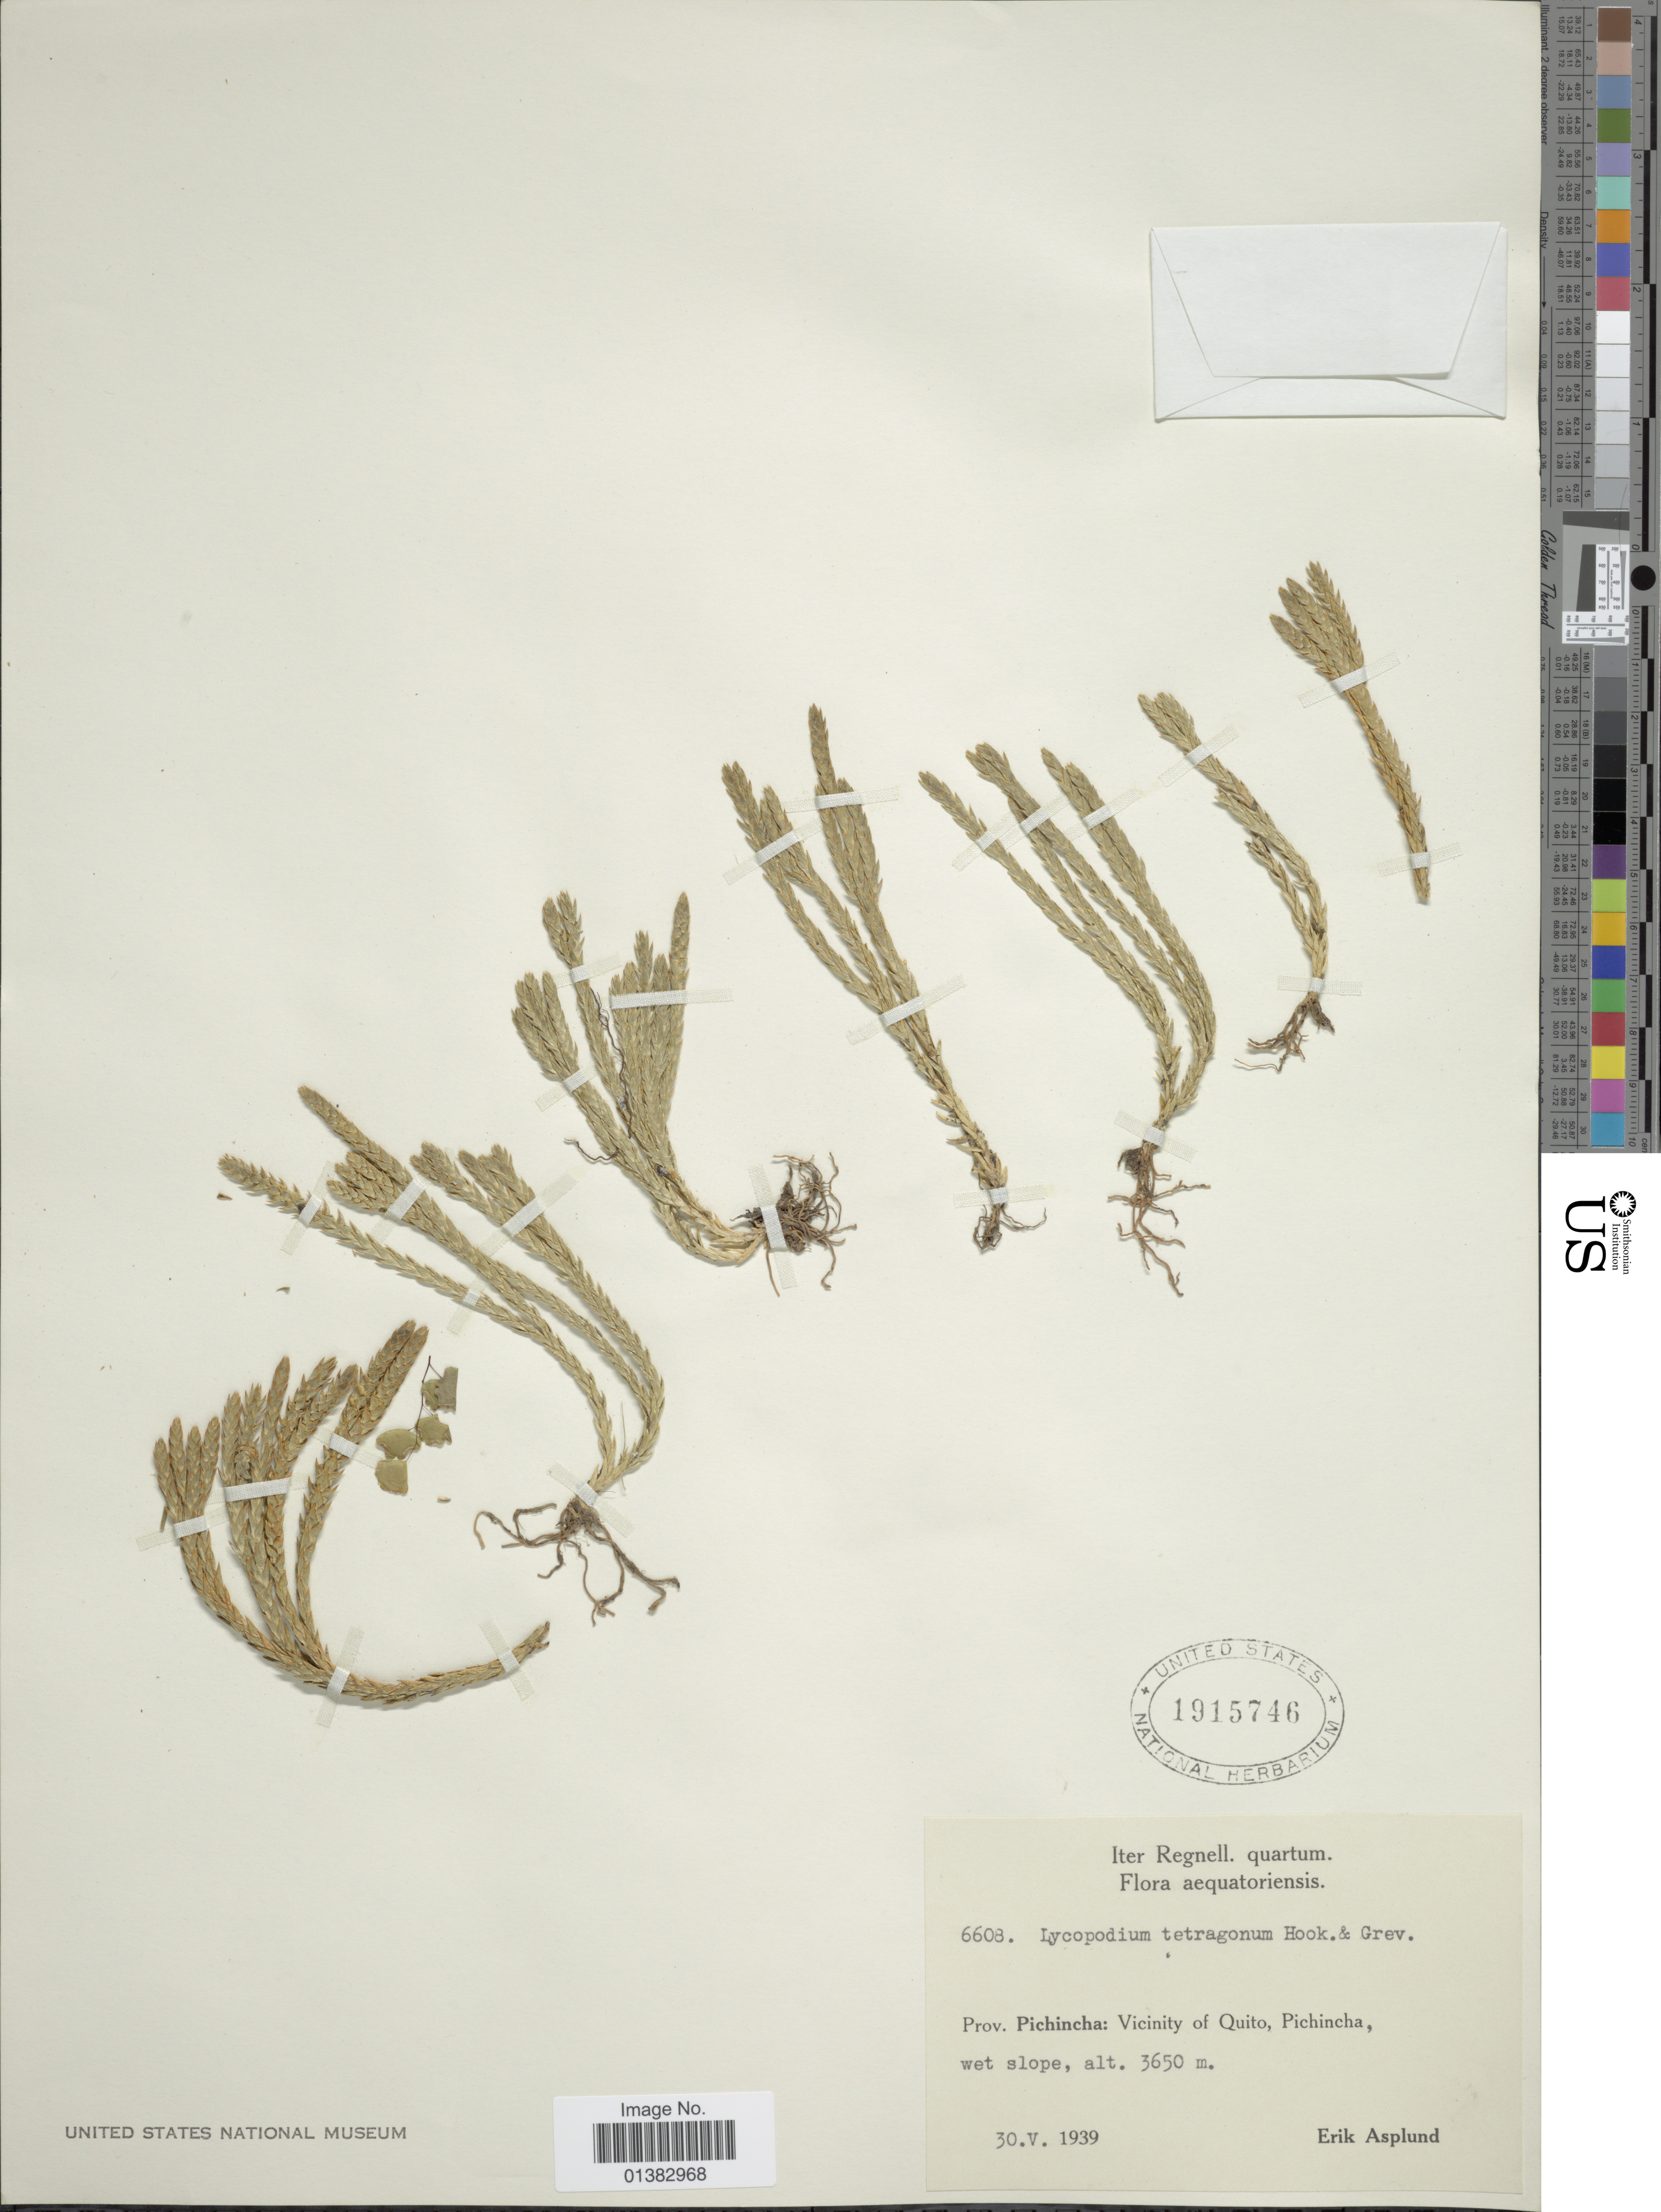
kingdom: Plantae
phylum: Tracheophyta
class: Lycopodiopsida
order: Lycopodiales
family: Lycopodiaceae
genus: Phlegmariurus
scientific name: Phlegmariurus tetragonus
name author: (Hook. & Grev.) B. Øllg.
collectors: E. Asplund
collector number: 6608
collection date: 1939-05-30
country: Ecuador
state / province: Pichincha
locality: Vicinity of Quito, wet slope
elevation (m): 3650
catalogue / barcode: US 1915746